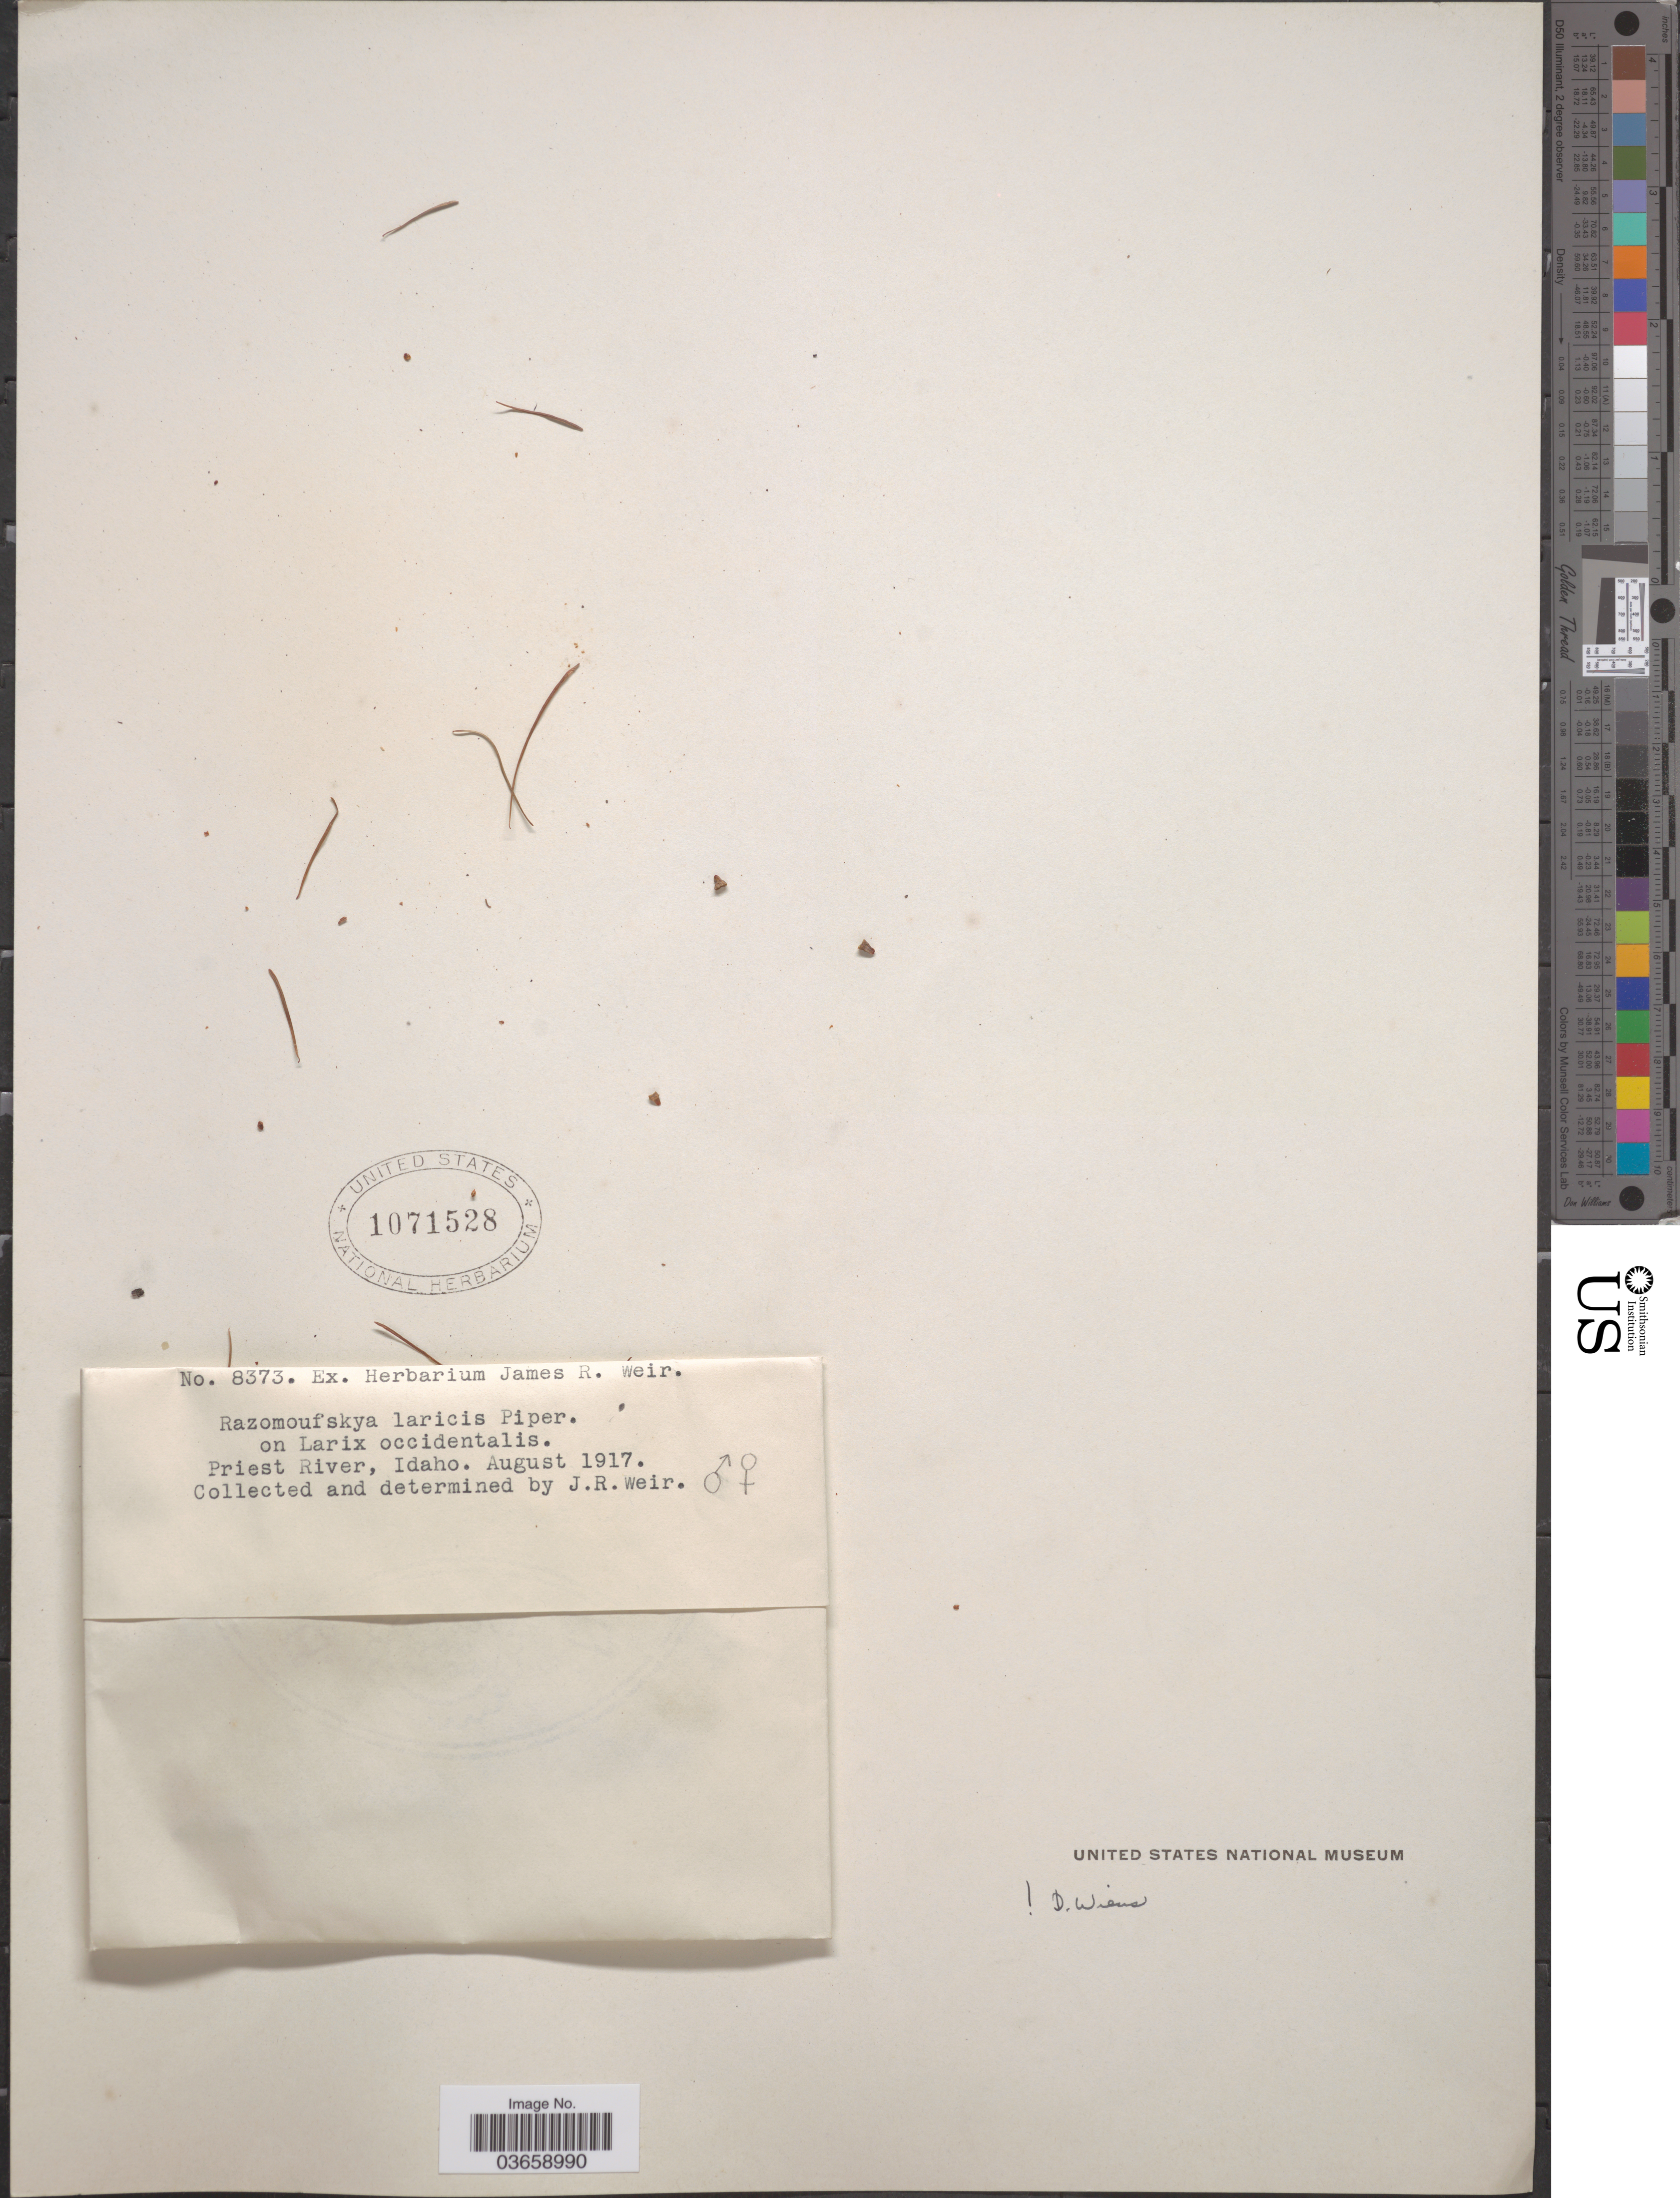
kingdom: Plantae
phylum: Tracheophyta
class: Magnoliopsida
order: Santalales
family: Viscaceae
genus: Arceuthobium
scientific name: Arceuthobium laricis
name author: (M.E. Jones) H. St. John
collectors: J. Weir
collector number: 8373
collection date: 1917-08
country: United States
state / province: Idaho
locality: Piest River.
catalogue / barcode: US 1071528